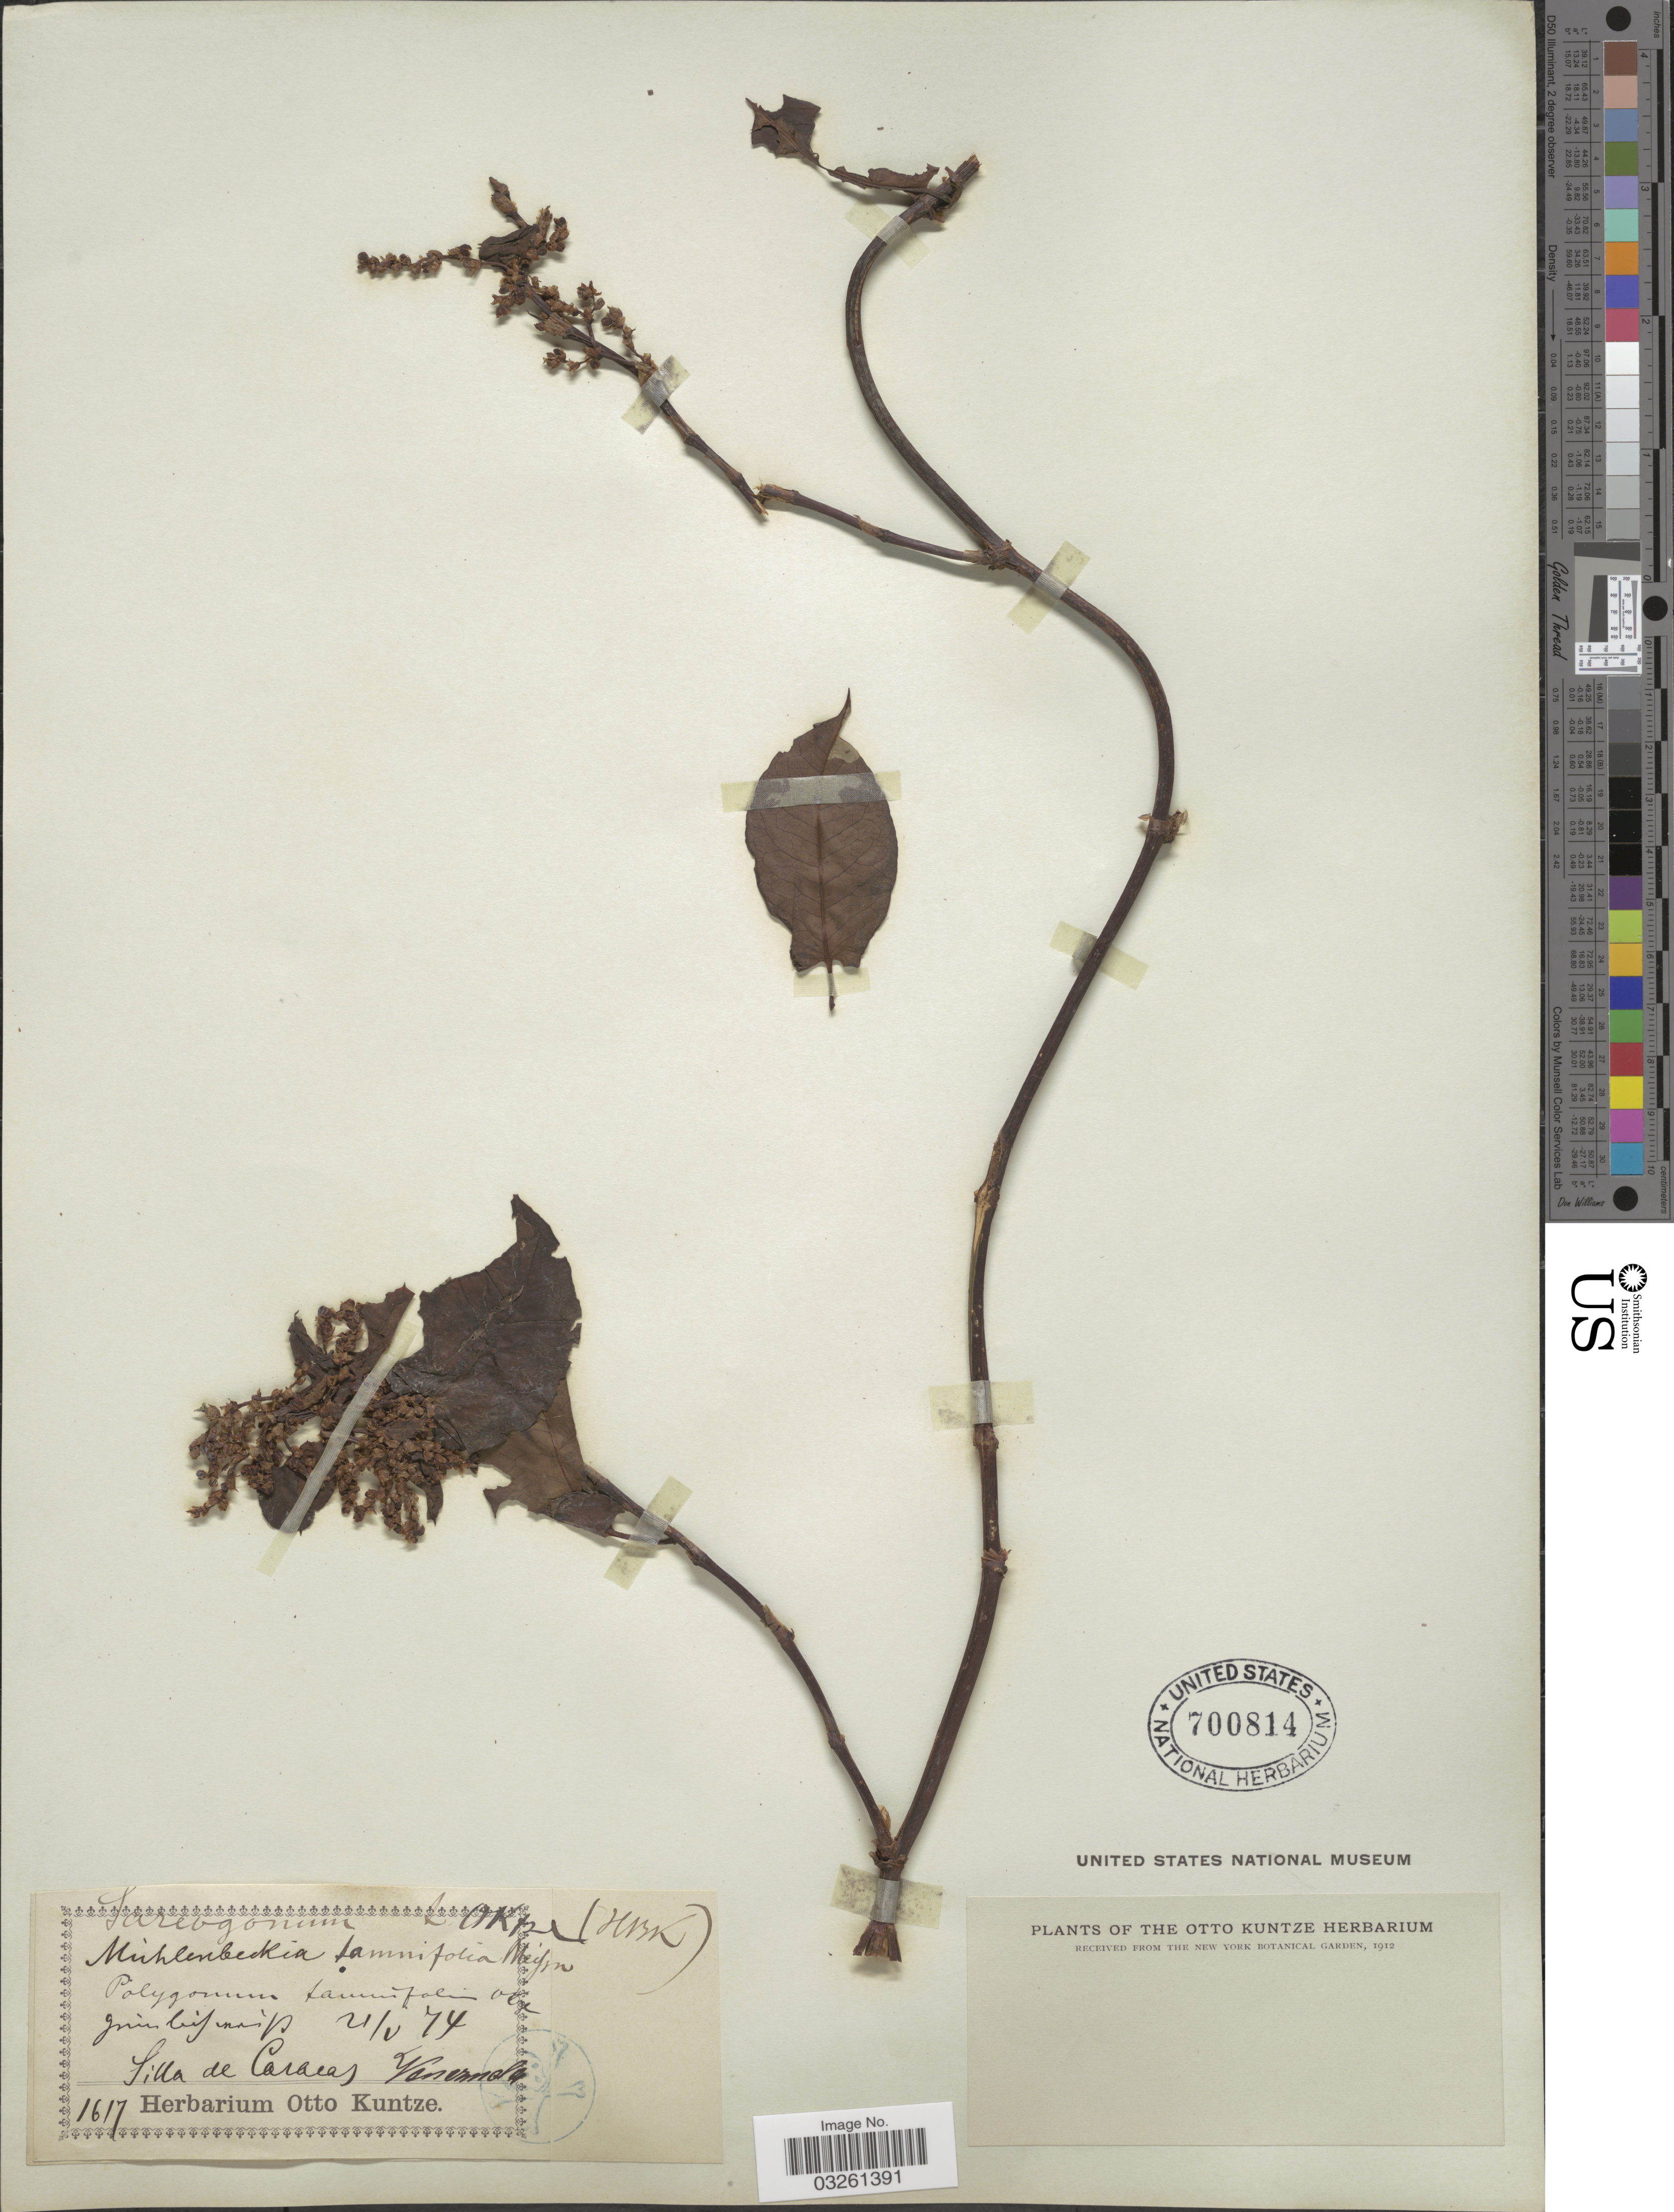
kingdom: Plantae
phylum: Tracheophyta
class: Magnoliopsida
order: Caryophyllales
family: Polygonaceae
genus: Muehlenbeckia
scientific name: Muehlenbeckia tamnifolia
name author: (Kunth) Meisn.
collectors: ex herb. Otto Kuntze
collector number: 1617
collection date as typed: Transcribed d/m/y: 21/5/74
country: Venezuela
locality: Silla de Caracas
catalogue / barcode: US 700814